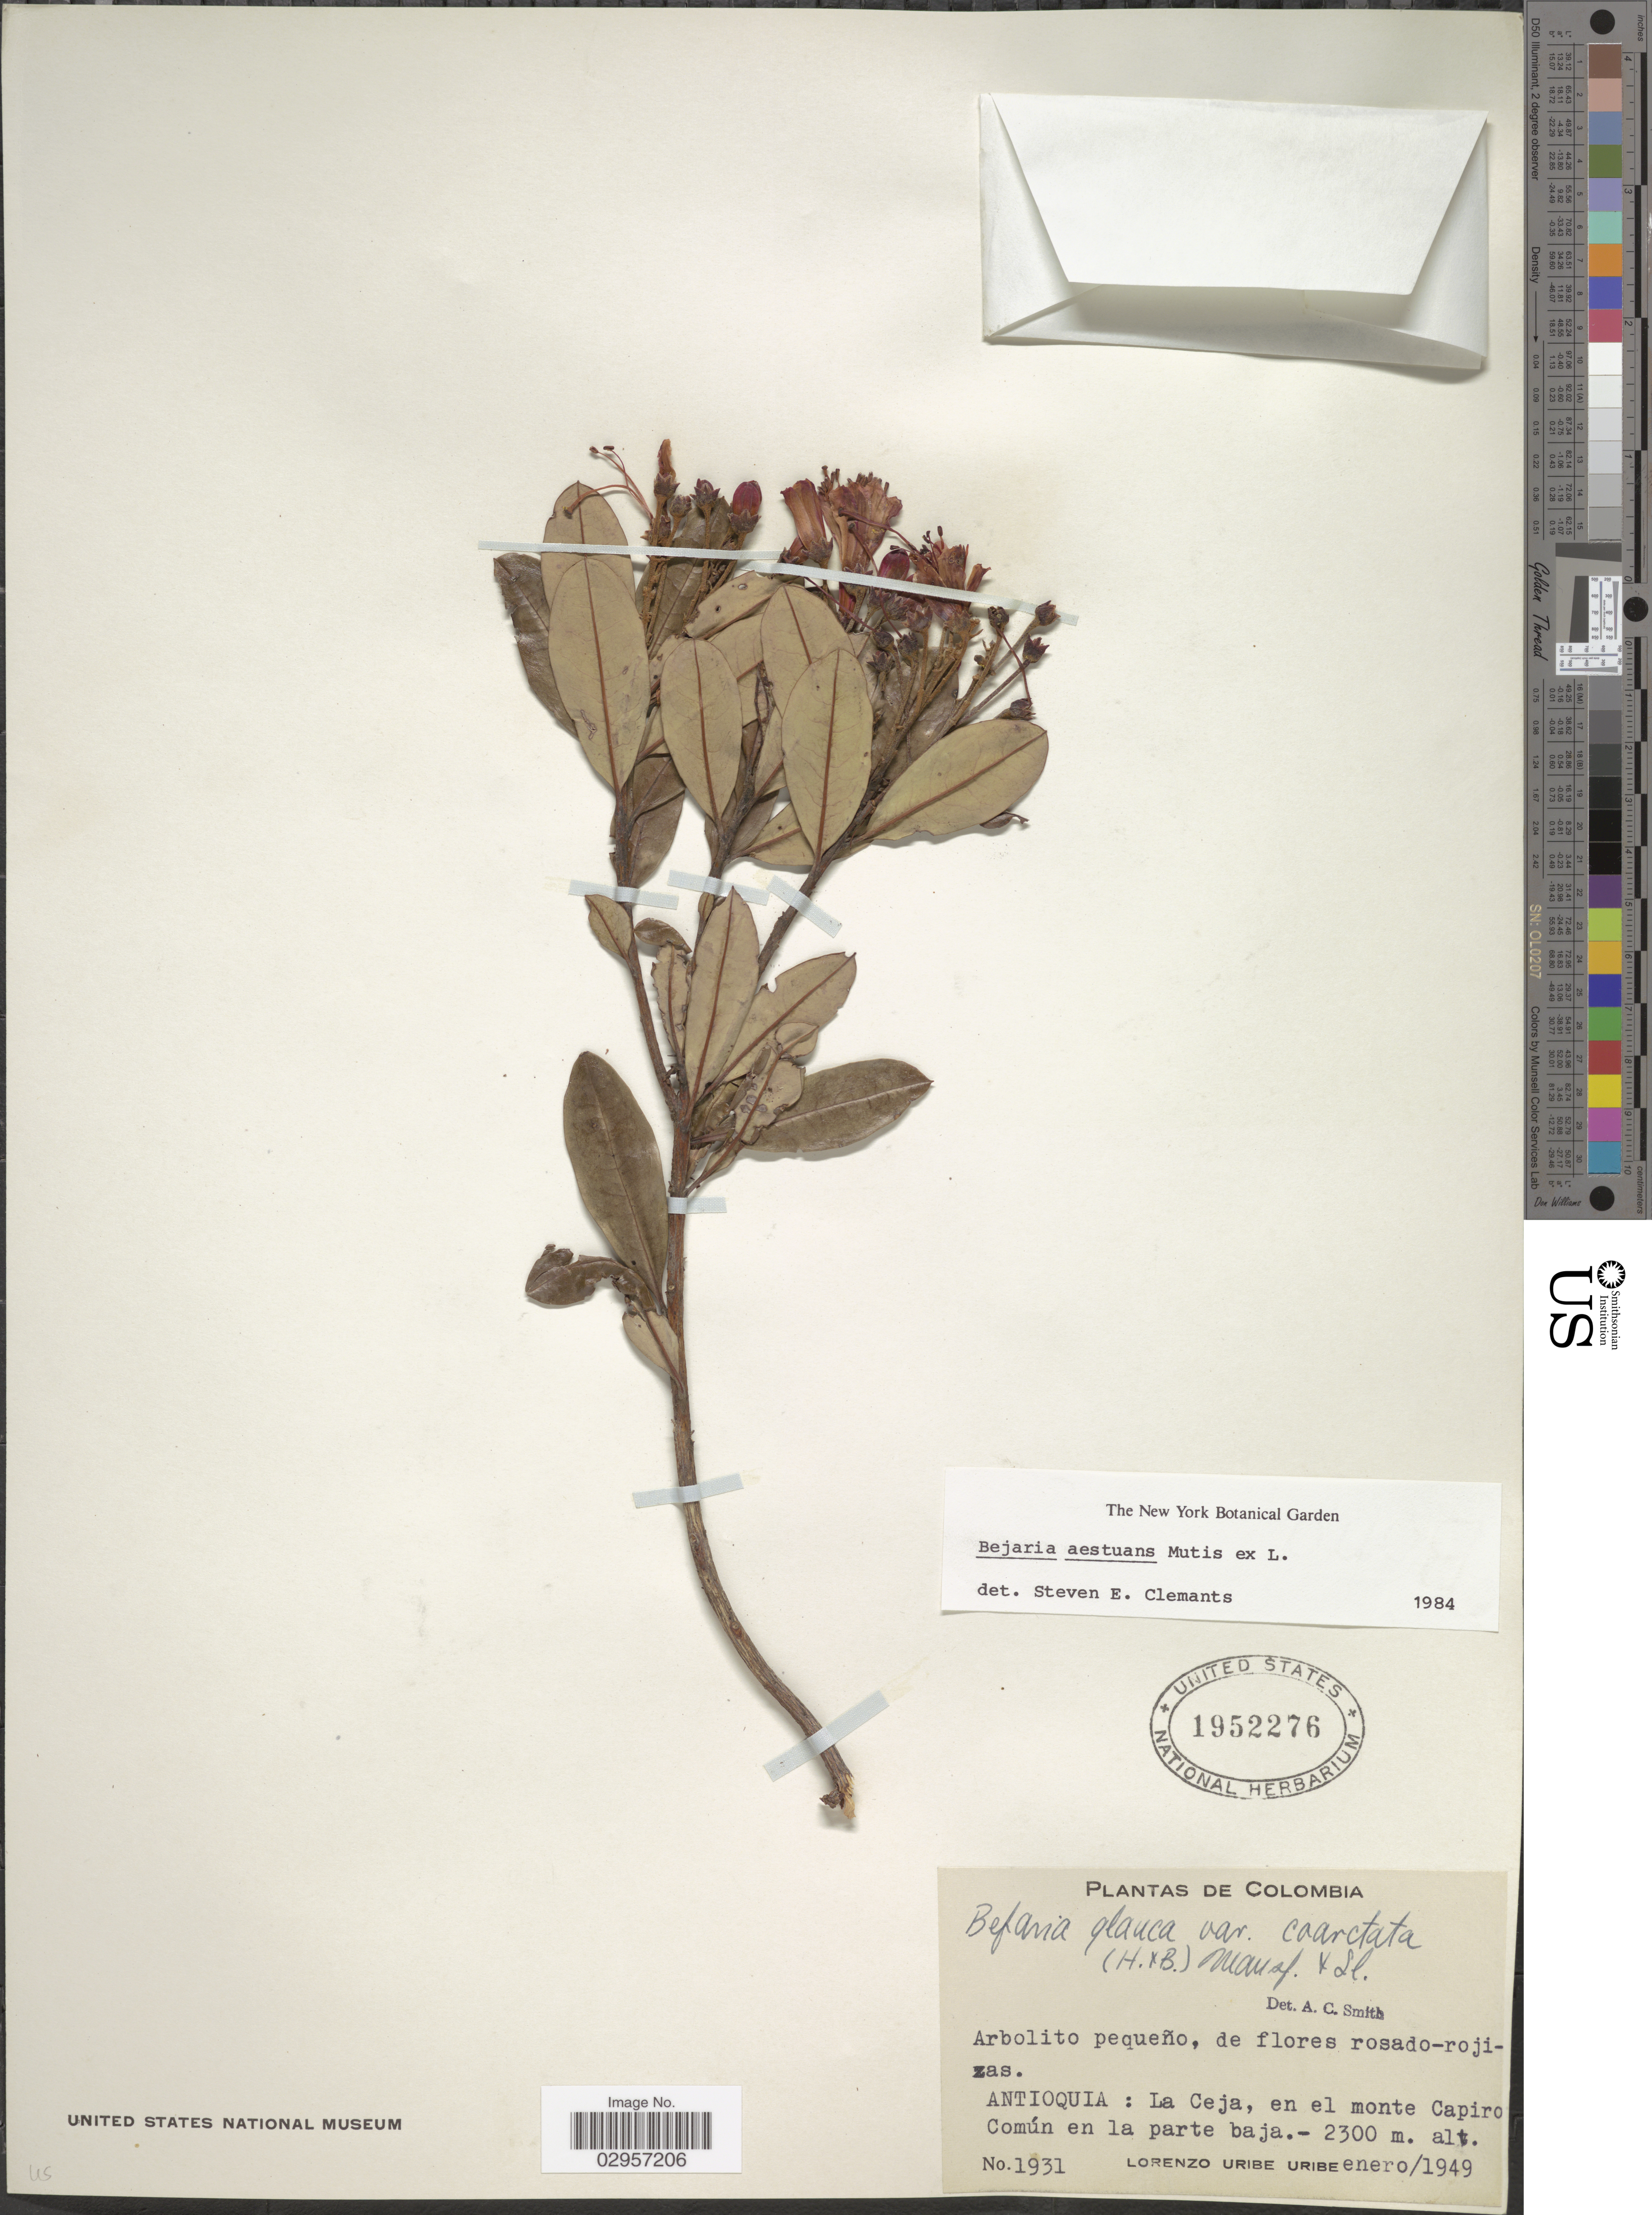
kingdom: Plantae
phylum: Tracheophyta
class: Magnoliopsida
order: Ericales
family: Ericaceae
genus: Befaria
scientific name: Befaria aestuans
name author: Mutis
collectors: L. Uribe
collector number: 1931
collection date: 1949-01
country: Colombia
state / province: Antioquia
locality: Antioquia: La Ceja, en el monte Capiro Común en la parte baja.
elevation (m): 2300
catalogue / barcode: US 1952276